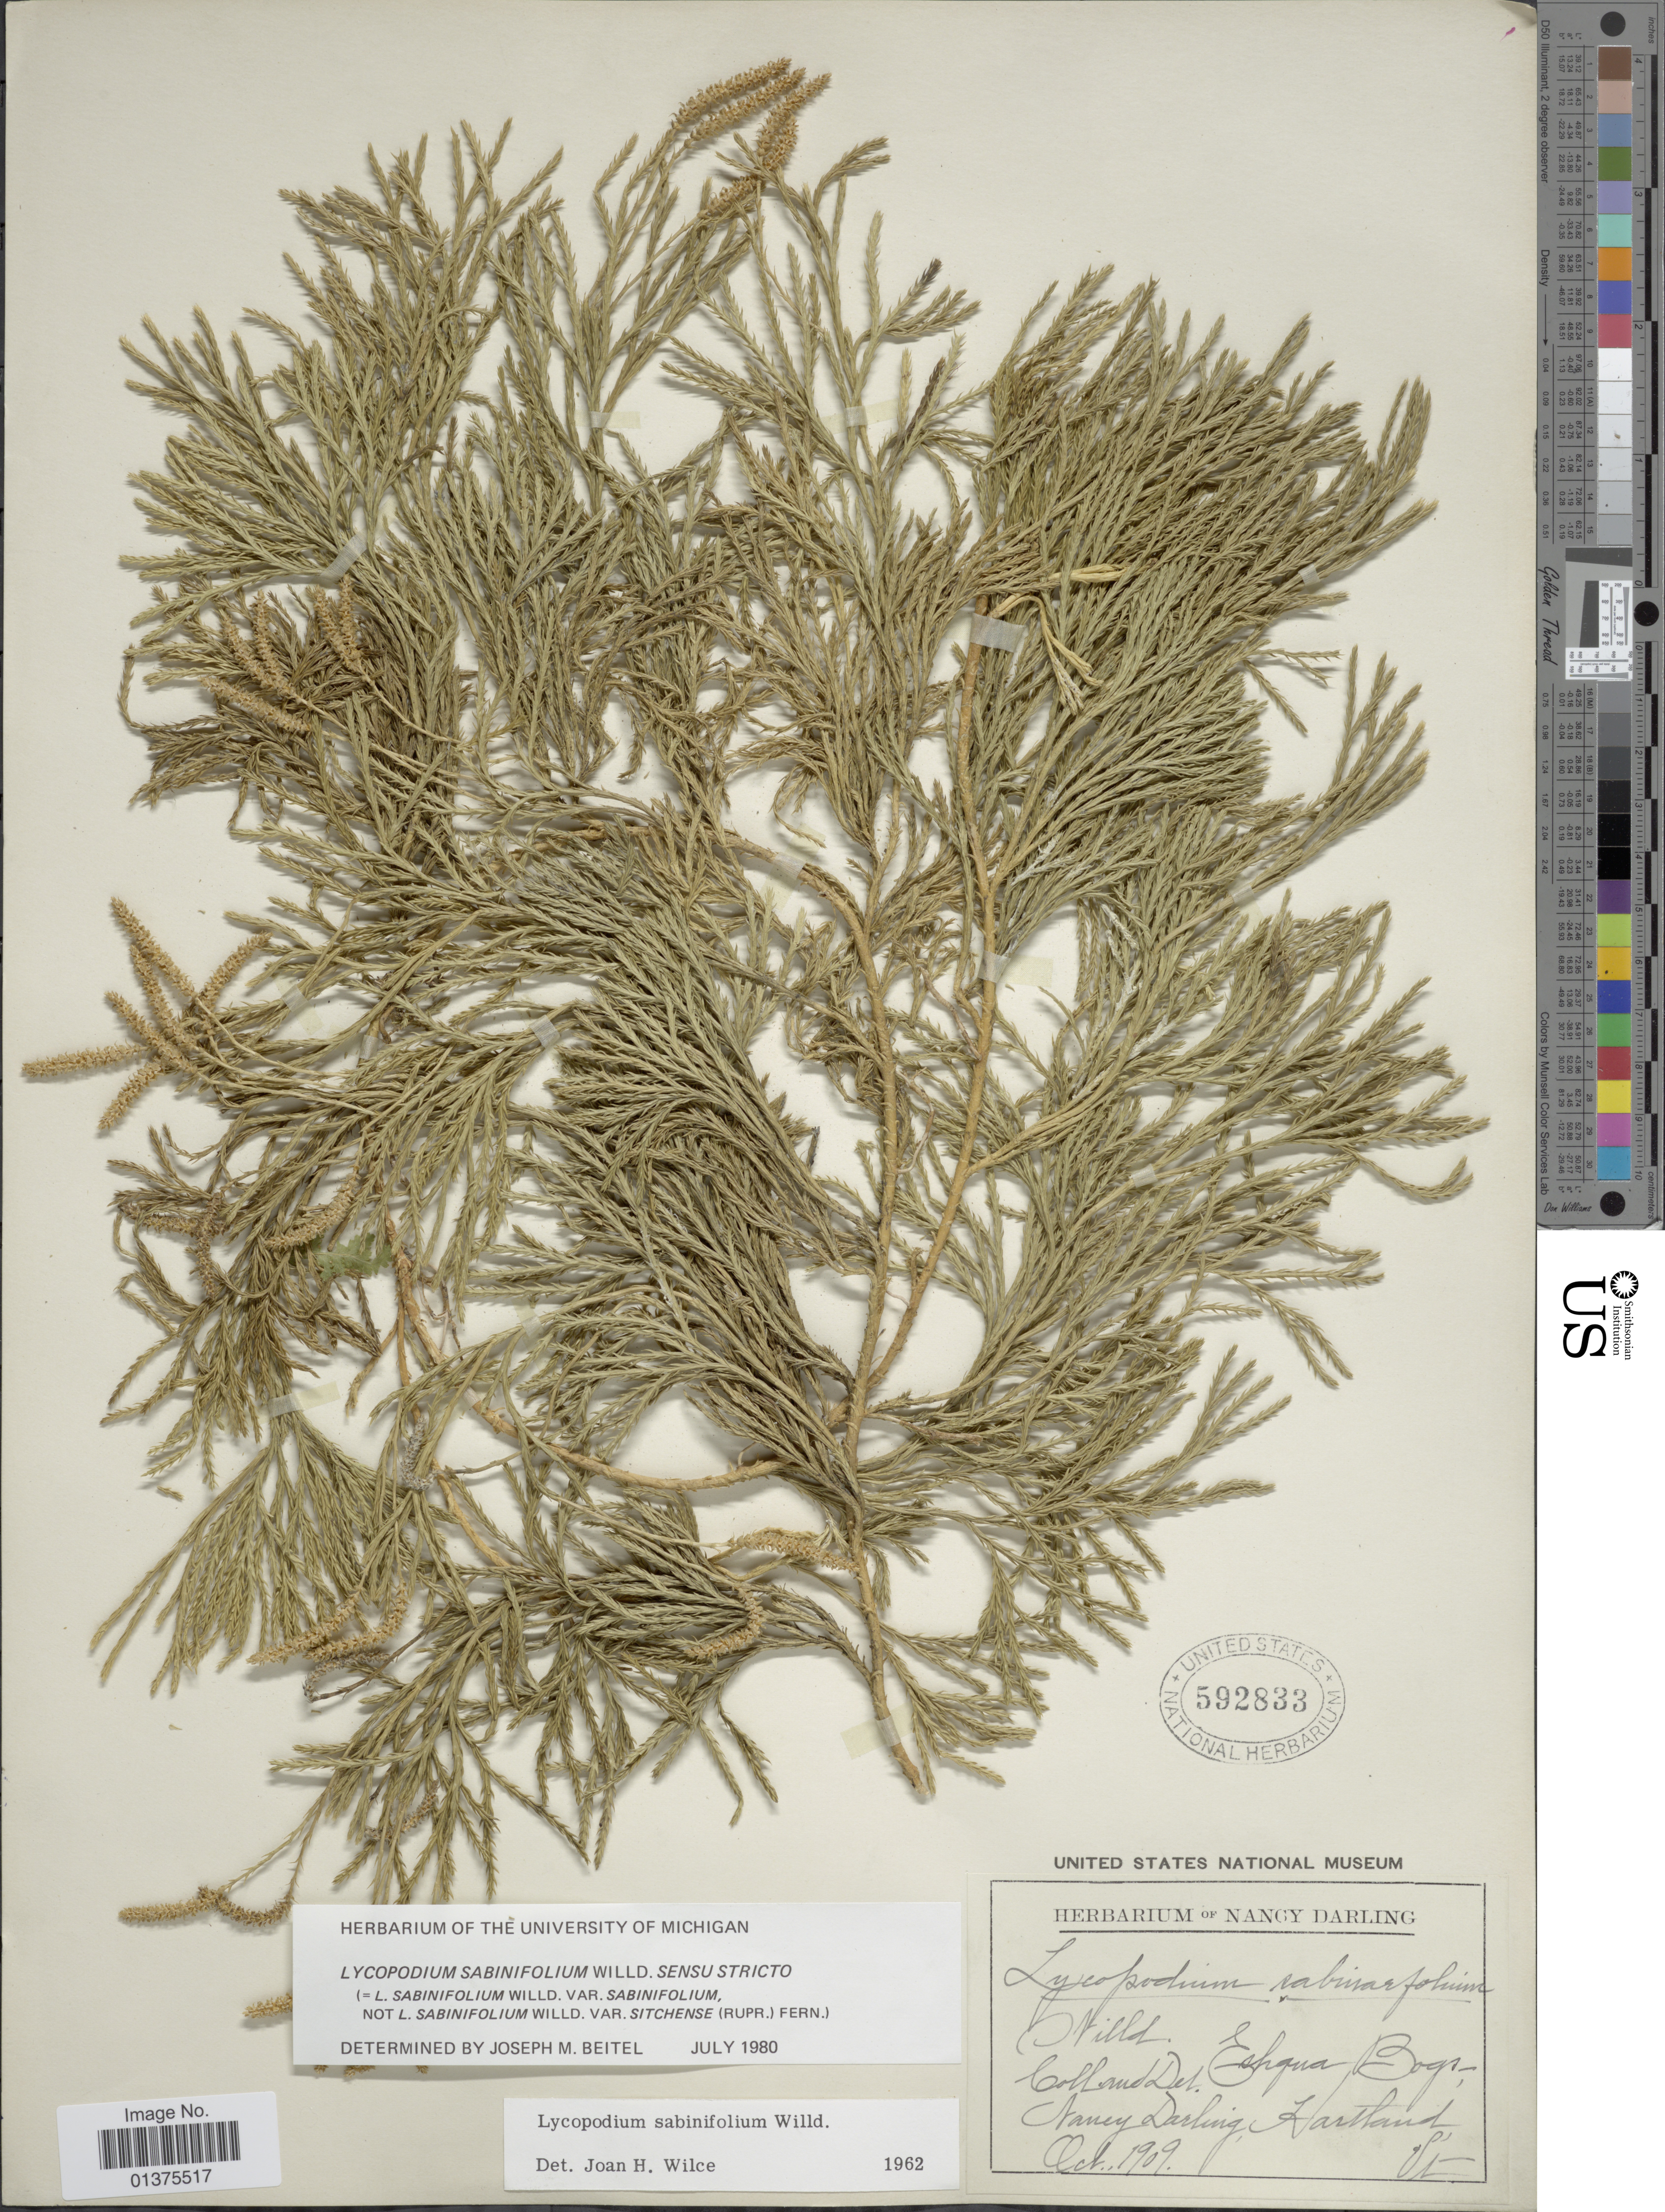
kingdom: Plantae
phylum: Tracheophyta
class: Lycopodiopsida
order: Lycopodiales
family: Lycopodiaceae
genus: Diphasiastrum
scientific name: Diphasiastrum x sabinifolium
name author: (Willd.) Holub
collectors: N. Darling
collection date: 1909-10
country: United States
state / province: Vermont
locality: Eshgua Bogs, Hartland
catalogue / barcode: US 592833